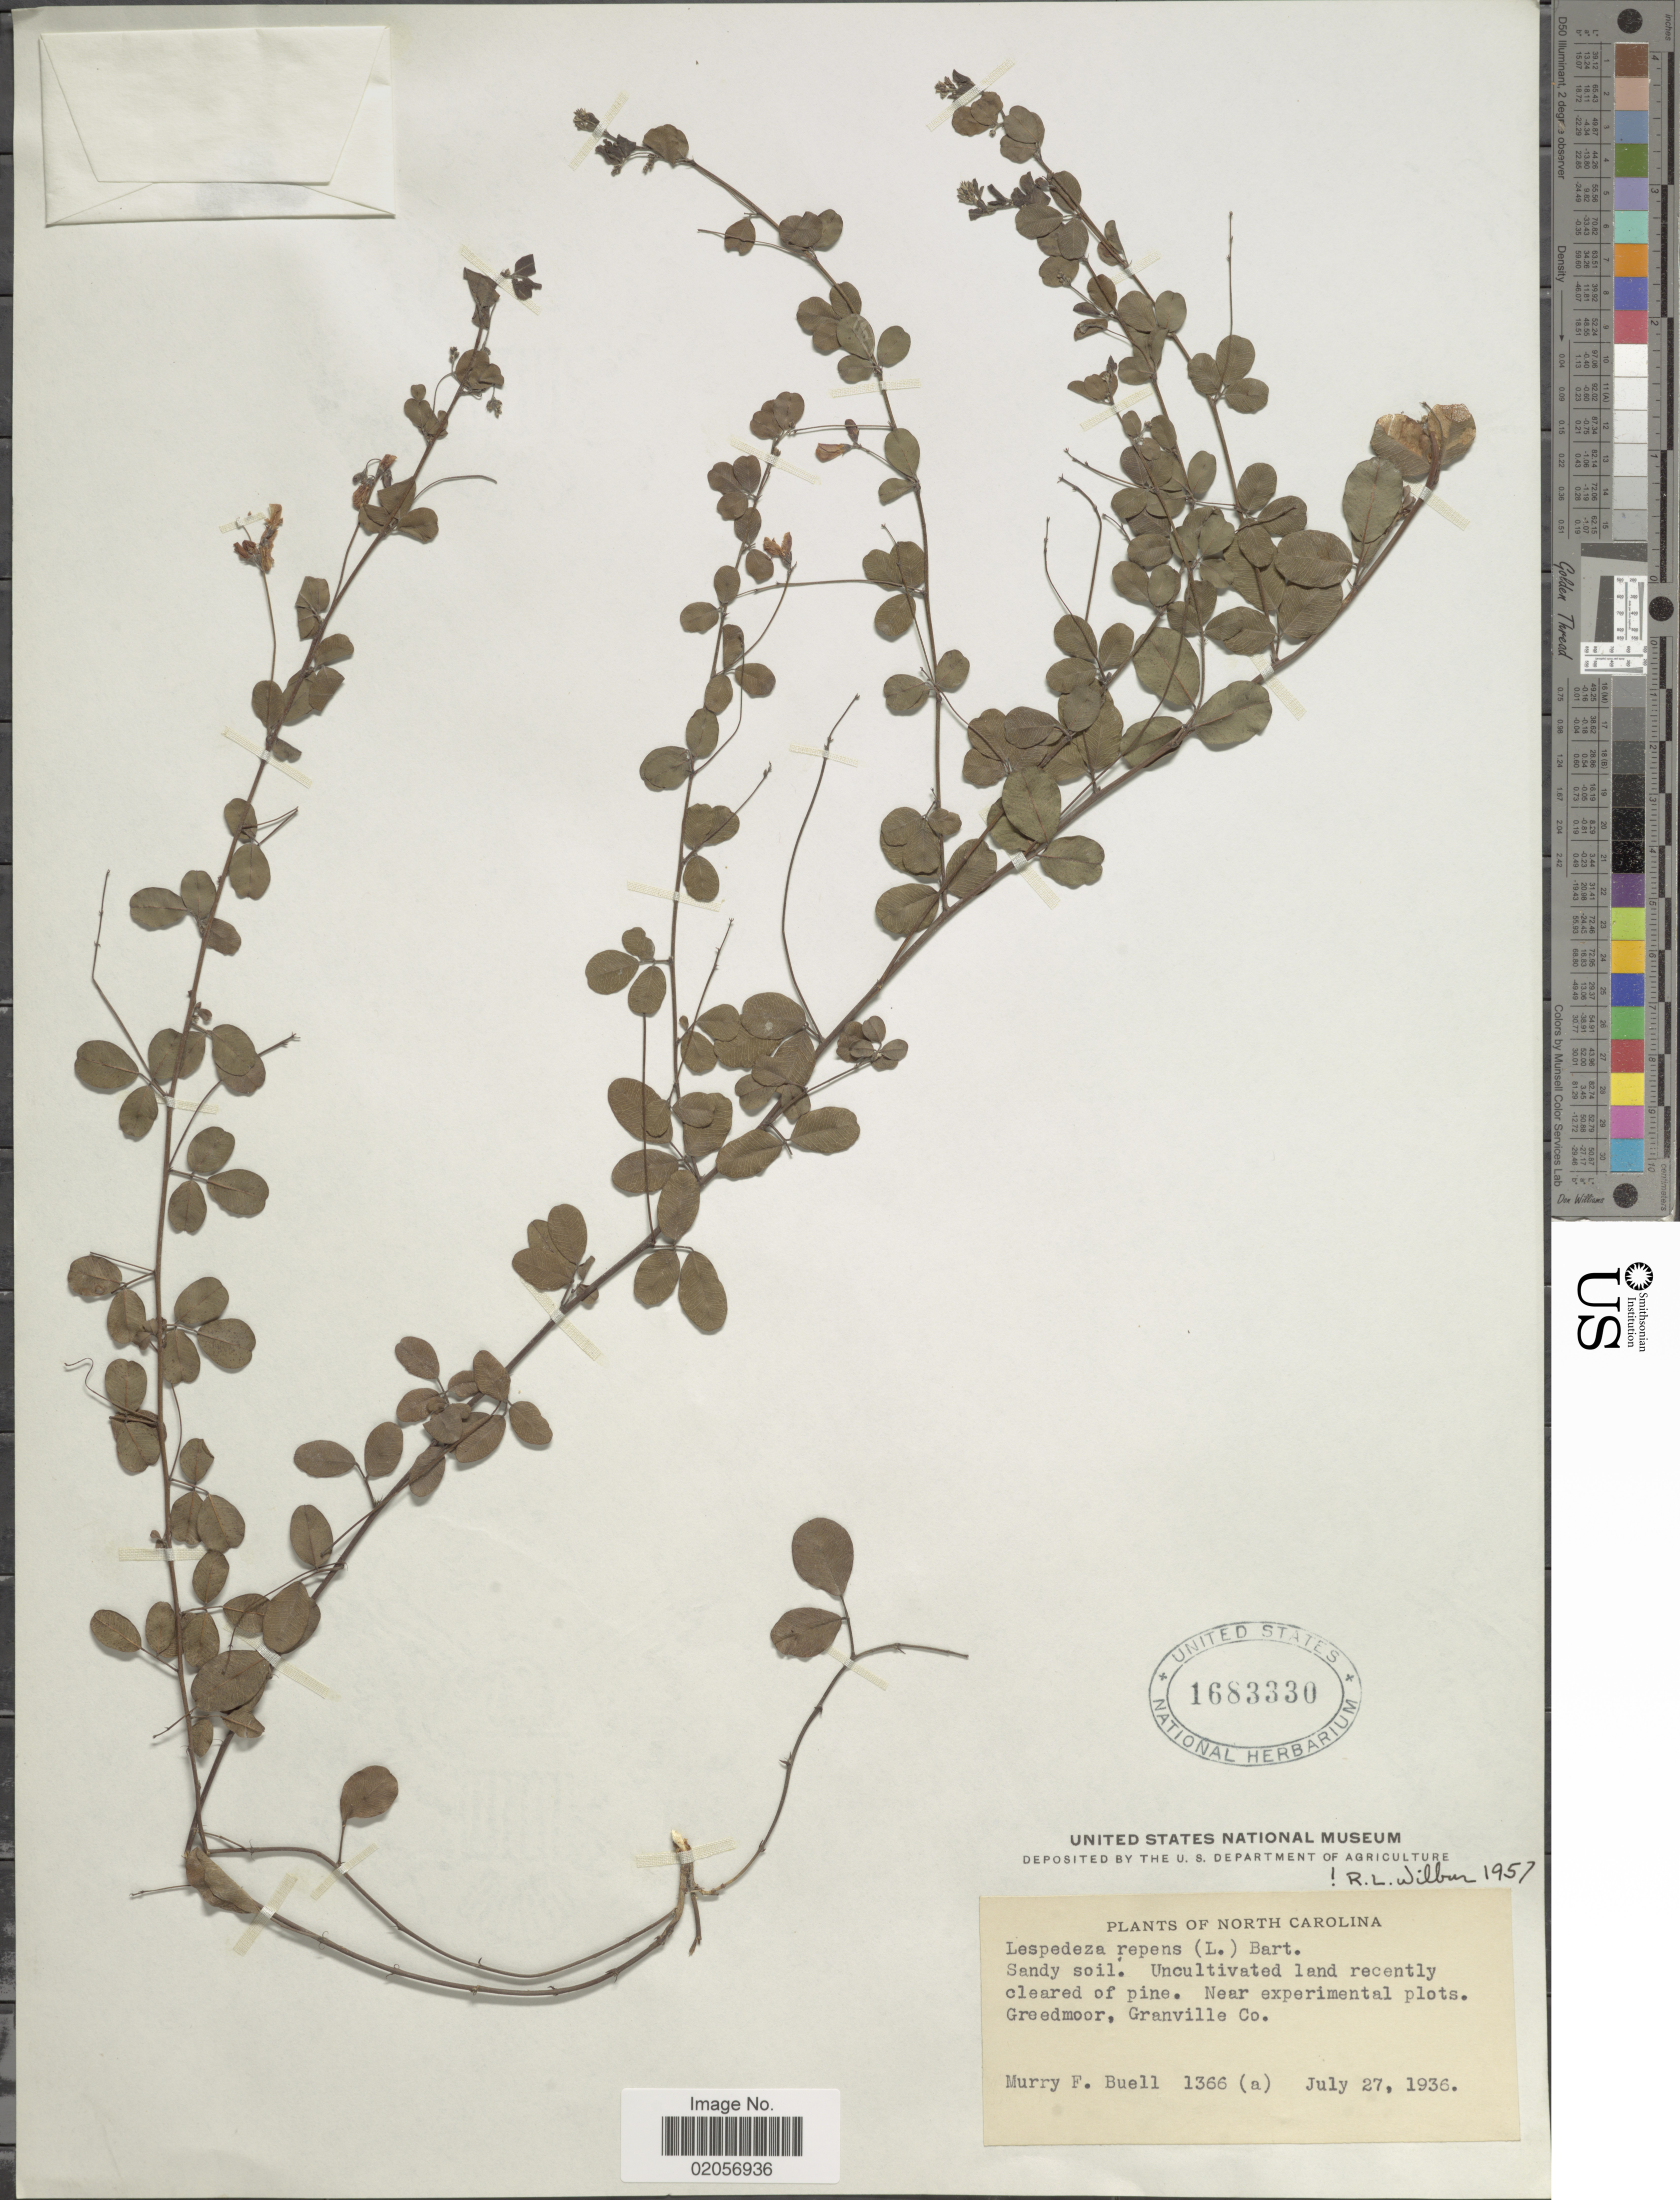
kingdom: Plantae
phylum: Tracheophyta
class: Magnoliopsida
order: Fabales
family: Fabaceae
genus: Lespedeza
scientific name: Lespedeza repens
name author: (L.) W.P.C. Barton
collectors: M. Buell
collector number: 1366(A)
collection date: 1936-07-27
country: United States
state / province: North Carolina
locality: Greedmoor, Granville Co.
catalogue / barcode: US 1683330